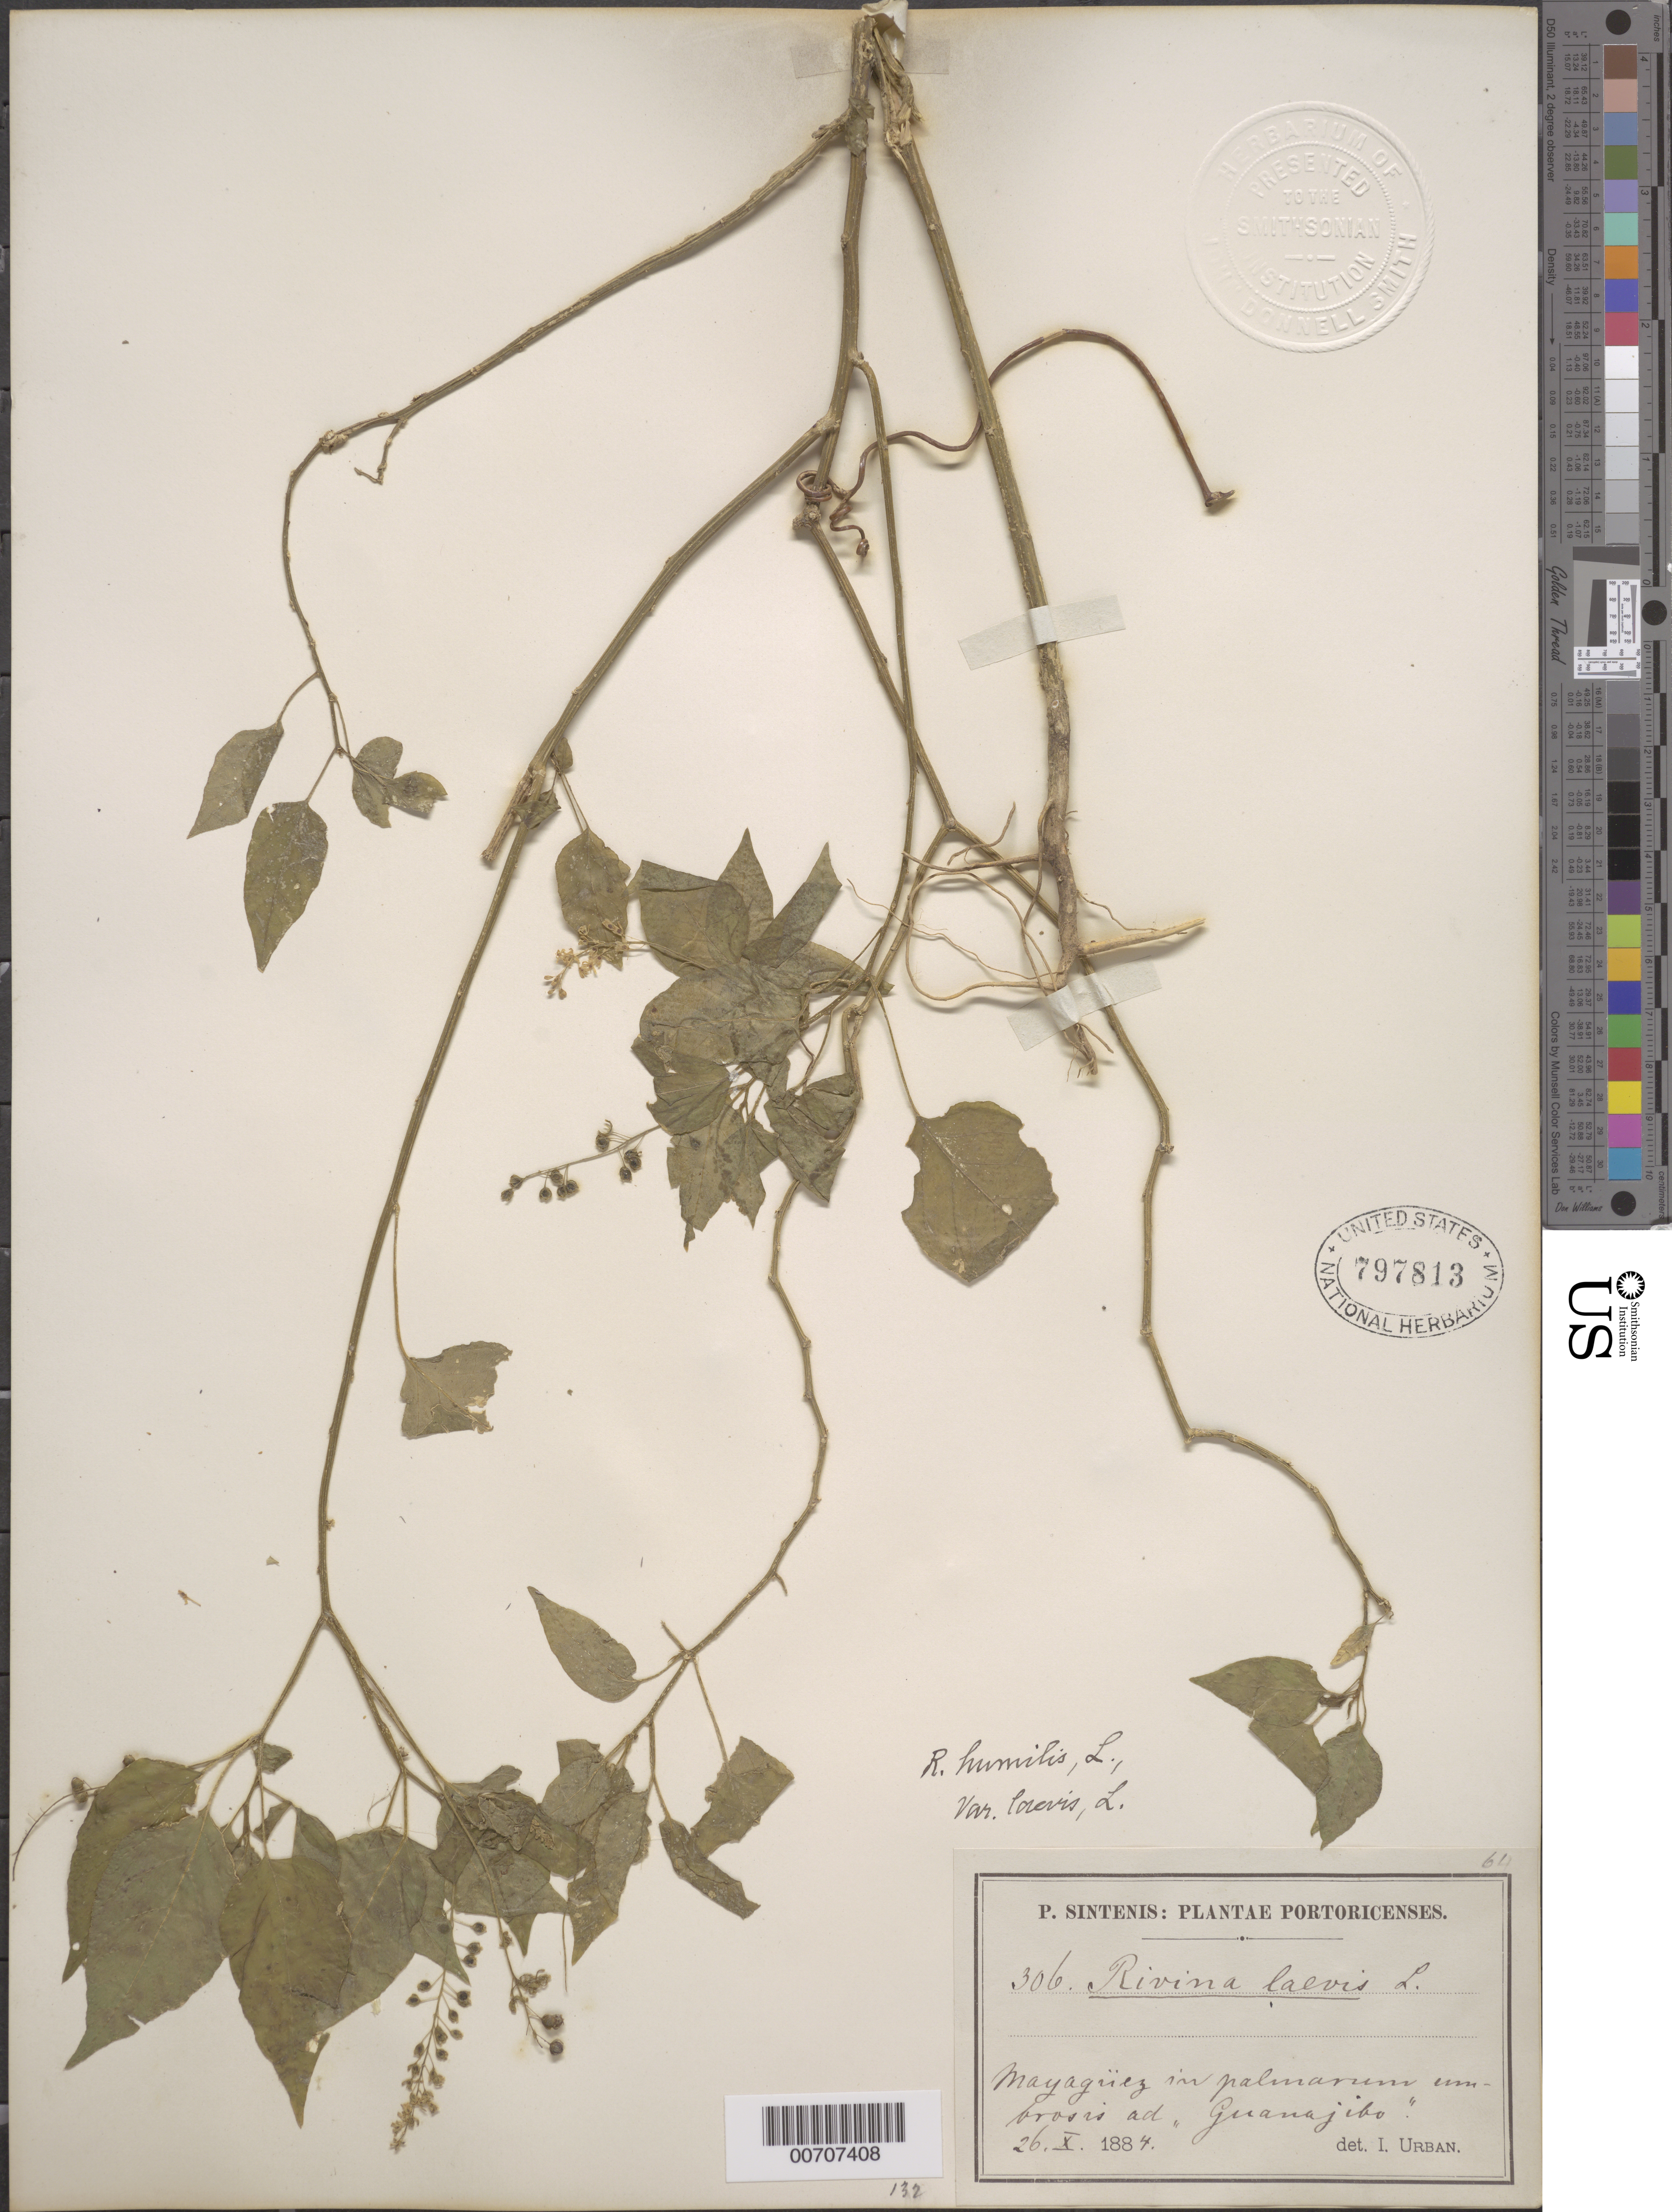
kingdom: Plantae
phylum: Tracheophyta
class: Magnoliopsida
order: Caryophyllales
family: Phytolaccaceae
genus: Rivina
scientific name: Rivina laevis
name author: L.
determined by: Urban, Ignatz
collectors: P. Sintenis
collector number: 306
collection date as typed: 26 Oct 1884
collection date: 1884-10-26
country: Puerto Rico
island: Greater Antilles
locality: Mayaguez in palmarum umbrosis ad Guanajibo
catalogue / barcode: US 797813